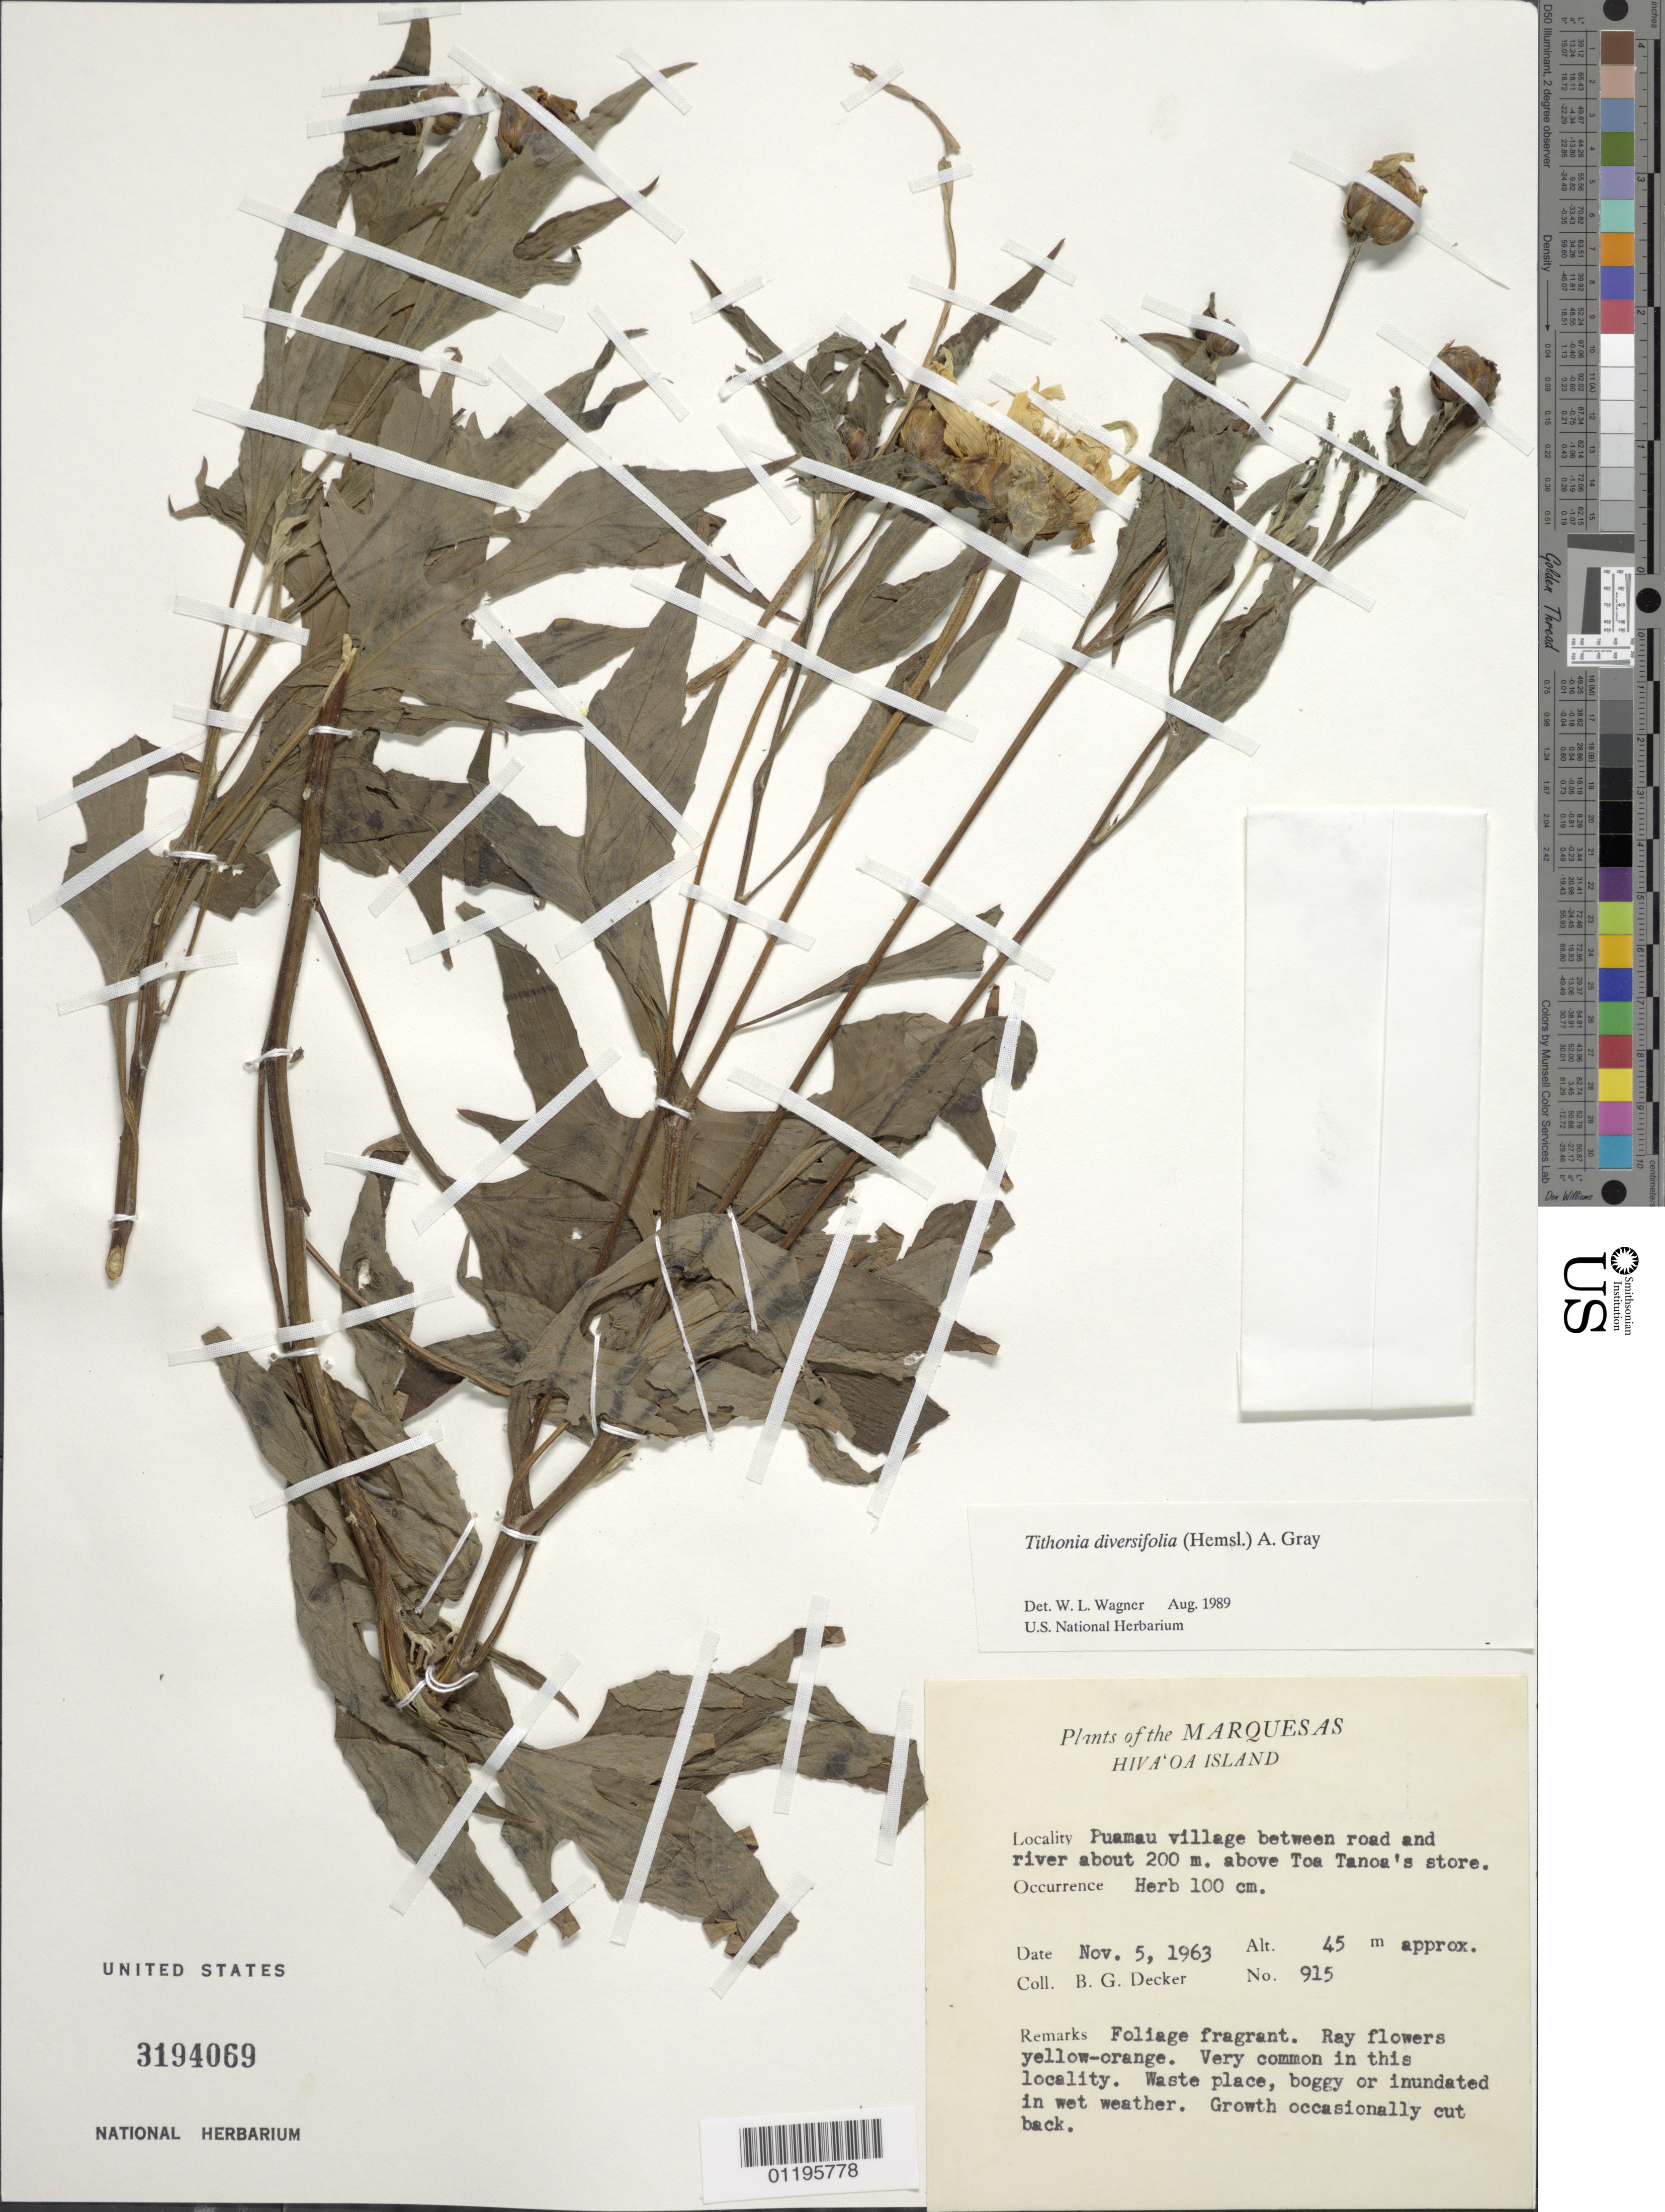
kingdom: Plantae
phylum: Tracheophyta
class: Magnoliopsida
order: Asterales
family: Asteraceae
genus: Tithonia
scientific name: Tithonia diversifolia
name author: (Hemsl.) A. Gray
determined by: Wagner, W. L., (BOT), Smithsonian Institution - National Museum of Natural History (UNITED STATES)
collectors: B. G. Decker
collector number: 915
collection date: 1963-11-05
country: French Polynesia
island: Hiva Oa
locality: Puamau village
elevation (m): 45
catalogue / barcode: US 3194069